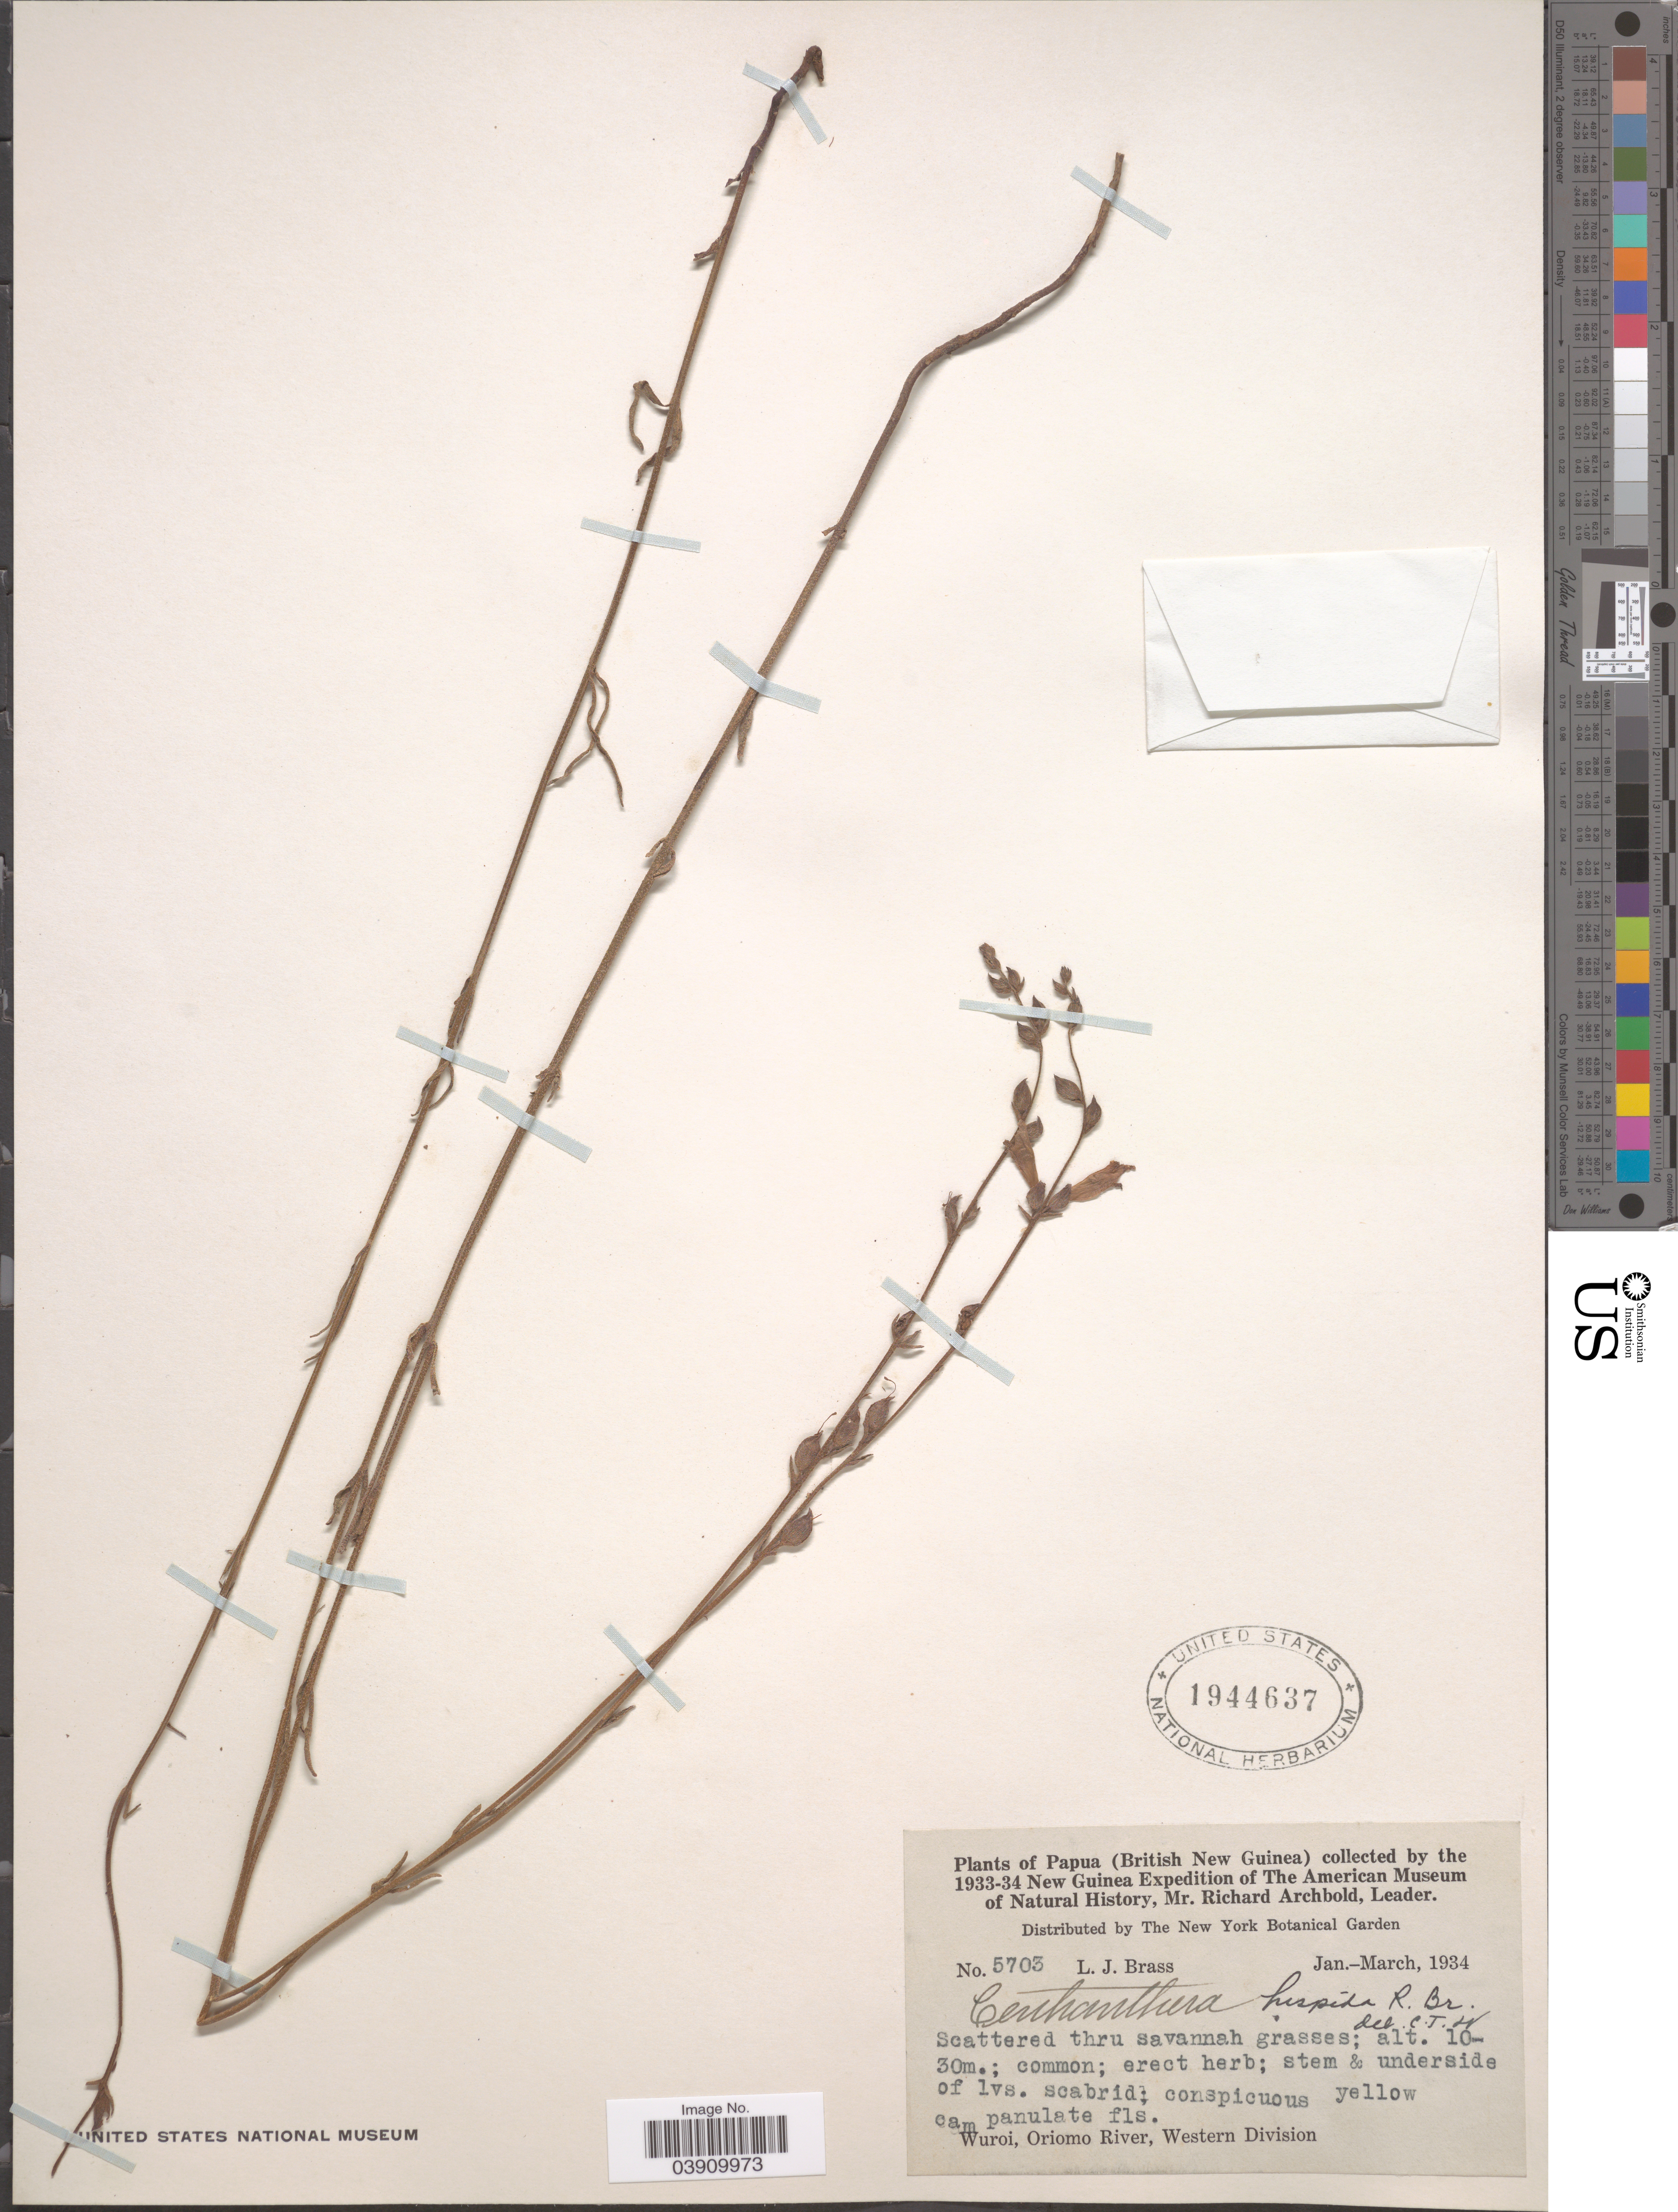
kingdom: Plantae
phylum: Tracheophyta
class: Magnoliopsida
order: Lamiales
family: Orobanchaceae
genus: Razumovia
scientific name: Razumovia hispida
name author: Britten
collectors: L. J. Brass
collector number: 5703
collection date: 1934-01/1934-03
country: Papua New Guinea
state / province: Manus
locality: Papua (British New Guinea). Wuroi, Oriomo River, Western Division.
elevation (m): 10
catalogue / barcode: US 1944637